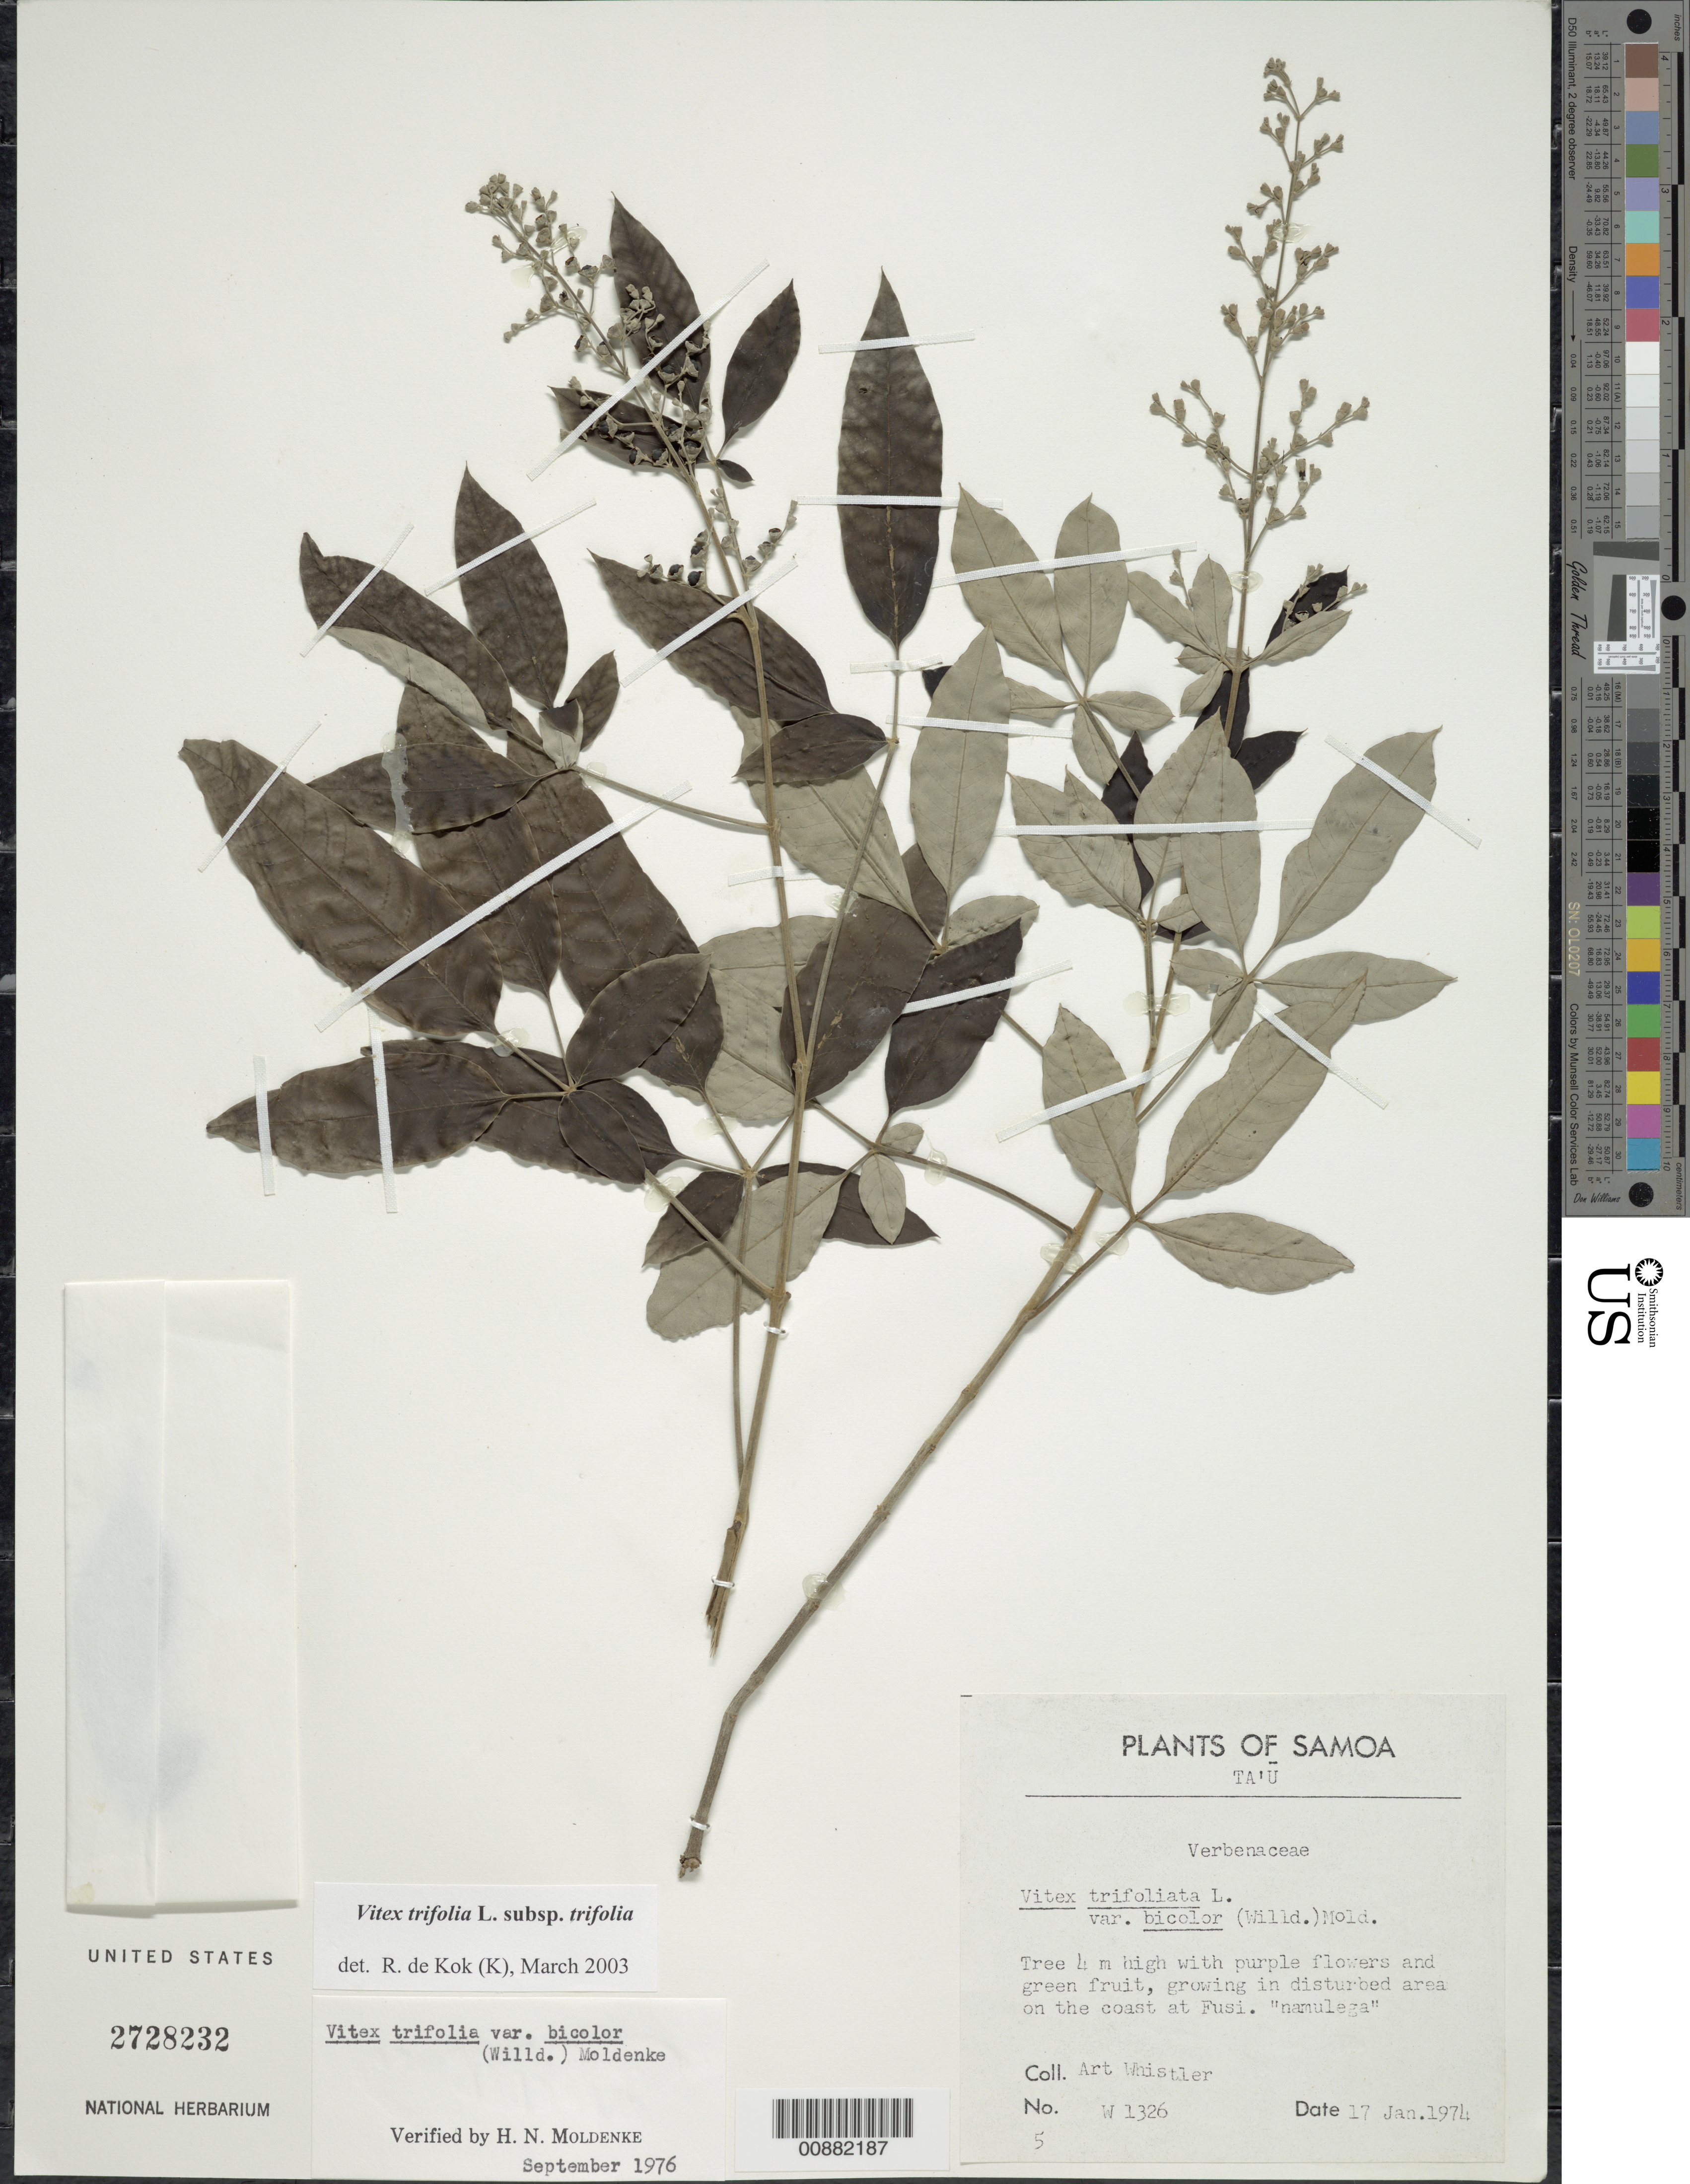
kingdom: Plantae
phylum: Tracheophyta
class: Magnoliopsida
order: Lamiales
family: Lamiaceae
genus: Vitex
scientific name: Vitex trifolia var. trifolia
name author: L.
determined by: Kok, R. de, (K)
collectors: A. Whistler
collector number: W 1326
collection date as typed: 17 Jan 1974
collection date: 1974-01-17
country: American Samoa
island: Ta'u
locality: Ta'u, on the coast at Fusi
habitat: growing in disturbed area on the coast.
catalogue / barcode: US 2728232